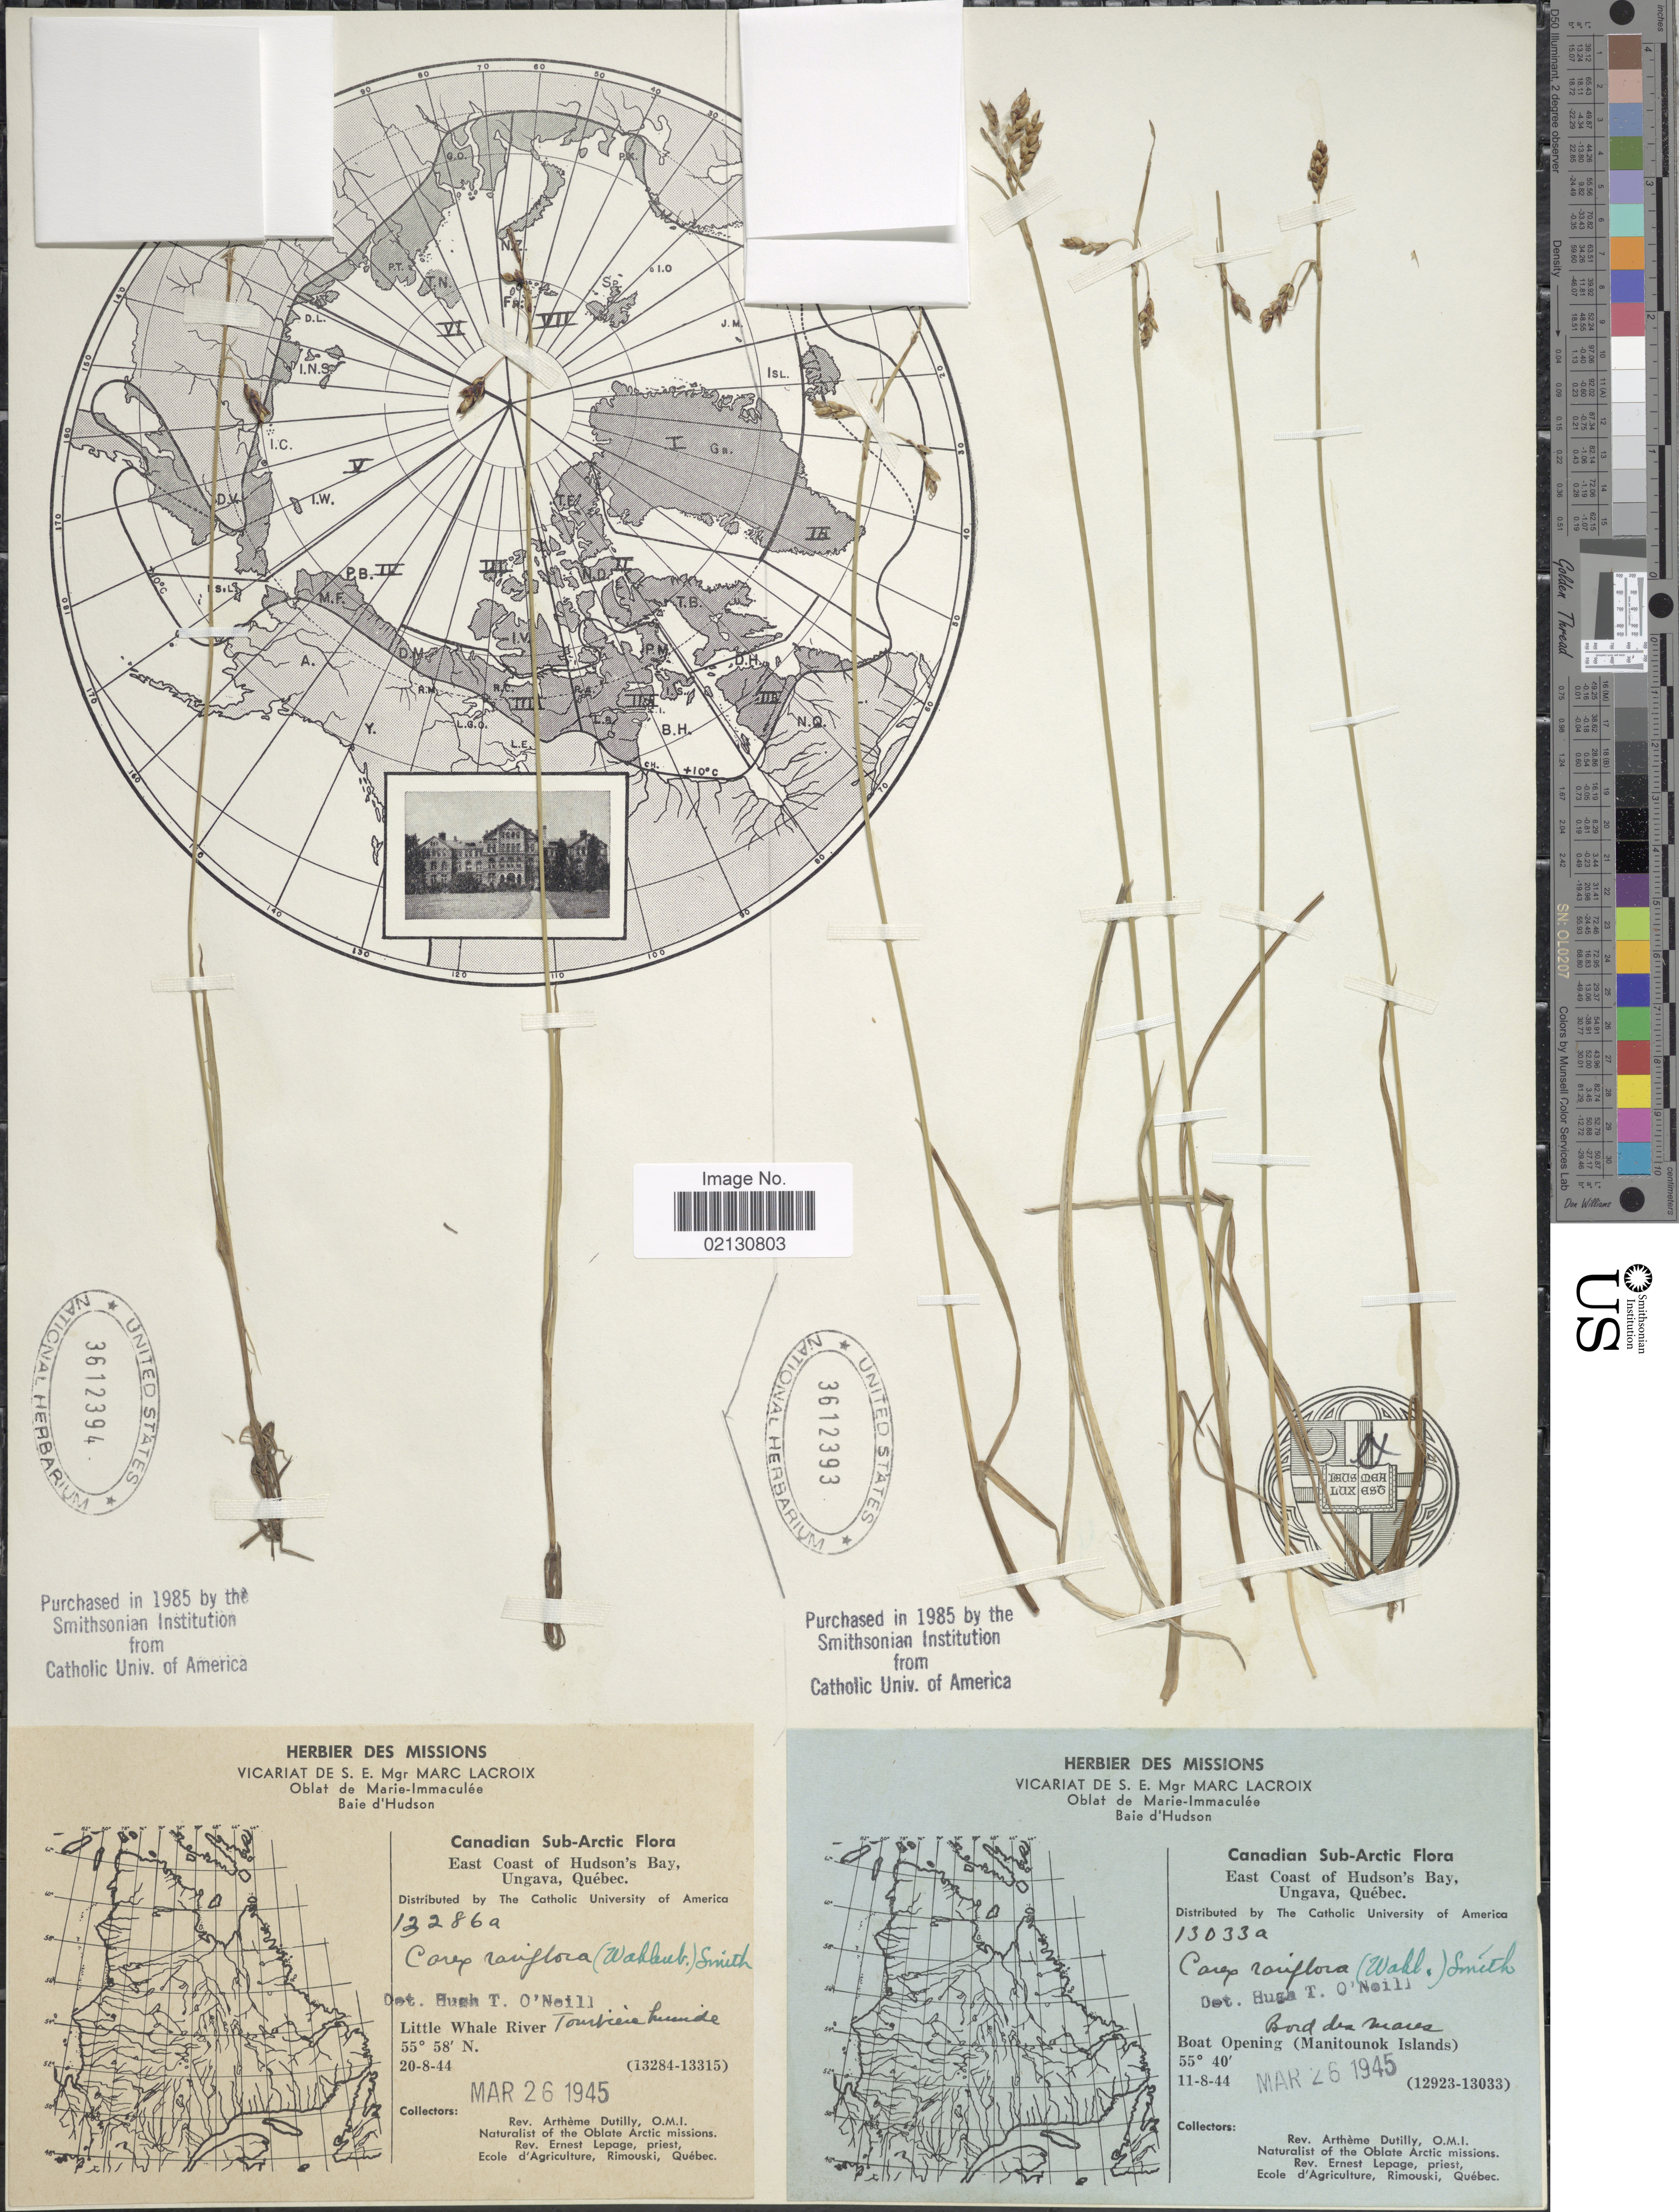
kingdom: Plantae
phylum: Tracheophyta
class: Liliopsida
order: Poales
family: Cyperaceae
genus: Carex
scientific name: Carex rariflora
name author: (Wahlenb.) Sm.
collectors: A. Dutilly & E. Lepage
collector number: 13286a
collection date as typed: Transcribed d/m/y: 20/8/44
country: Canada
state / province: Quebec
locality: Canadian Sub-Arctic. East Coast of Hudson's Bay, Ungava. Little Whale River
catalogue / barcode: US 3612394-2